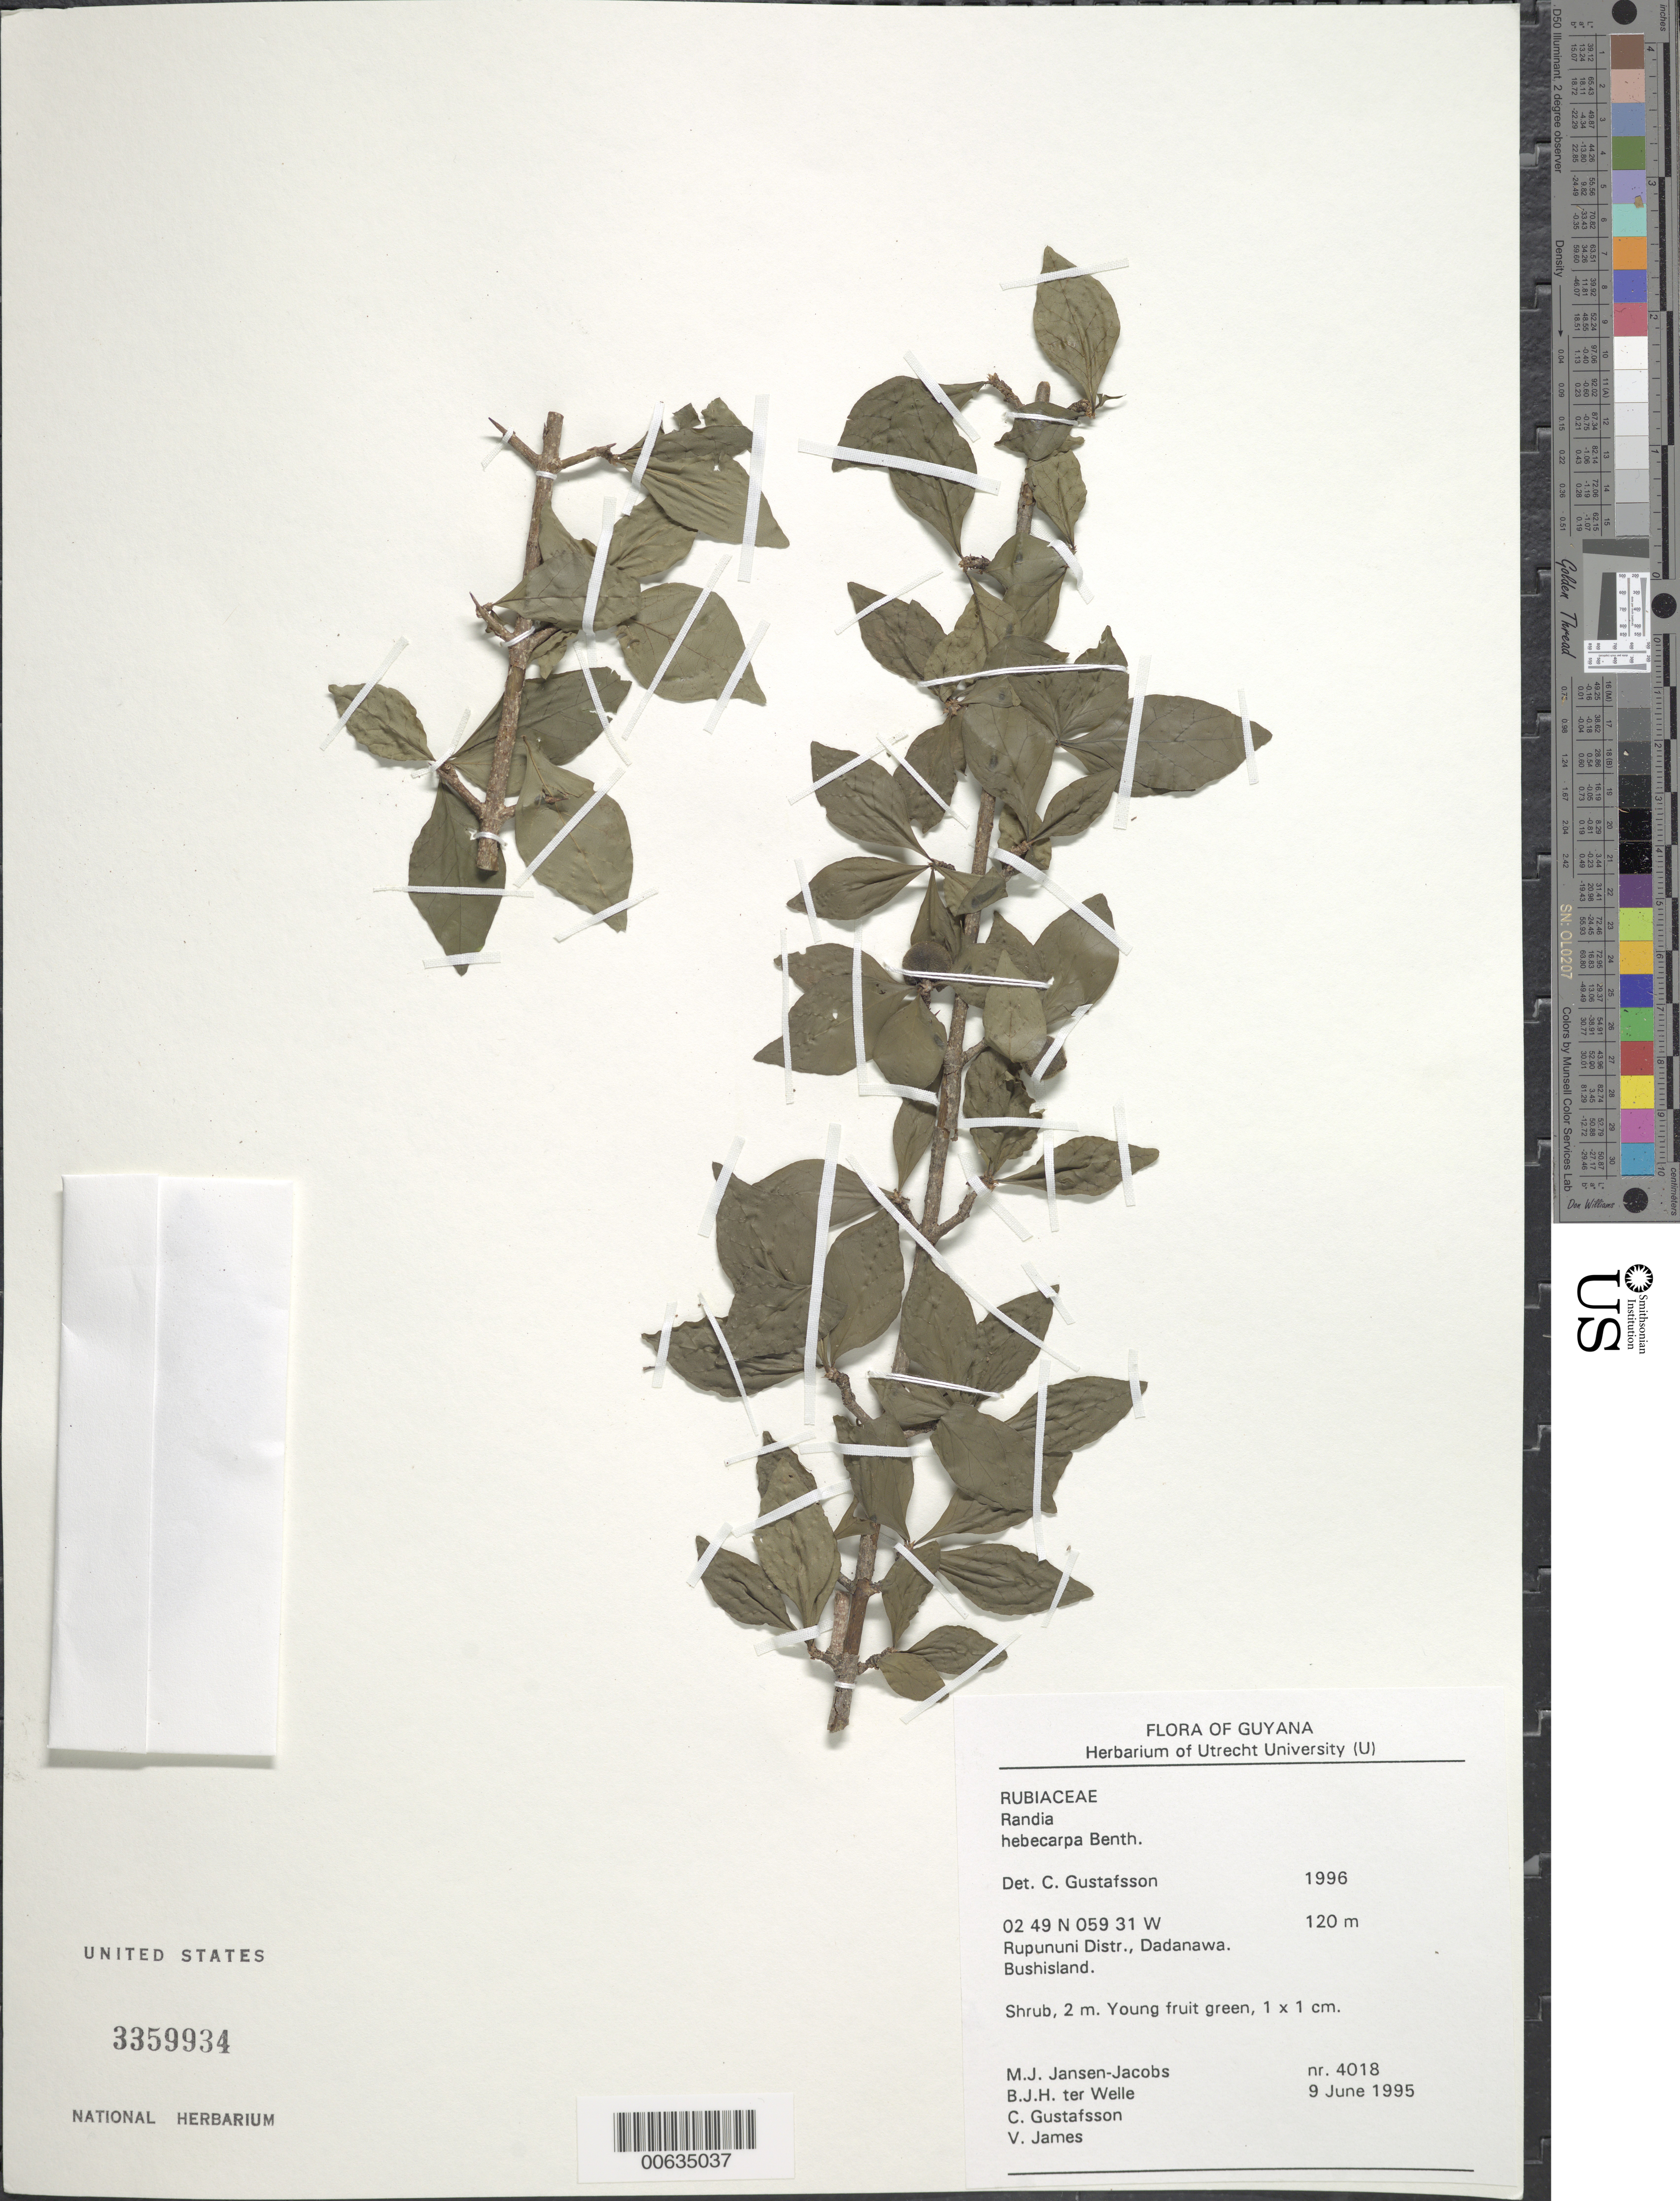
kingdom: Plantae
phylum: Tracheophyta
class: Magnoliopsida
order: Gentianales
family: Rubiaceae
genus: Randia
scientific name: Randia hebecarpa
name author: Benth.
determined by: Gustafsson, C. G. R.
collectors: M. J. Jansen-Jacobs, B. Welle, C. G. Gustafsson & V. James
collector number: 4018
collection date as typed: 9-Jun-95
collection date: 1995-06-09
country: Guyana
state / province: U. Takutu-U. Essequibo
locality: Dadanawa, Rupununi River, Rupununi District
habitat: Bush island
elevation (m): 120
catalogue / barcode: US 3359934